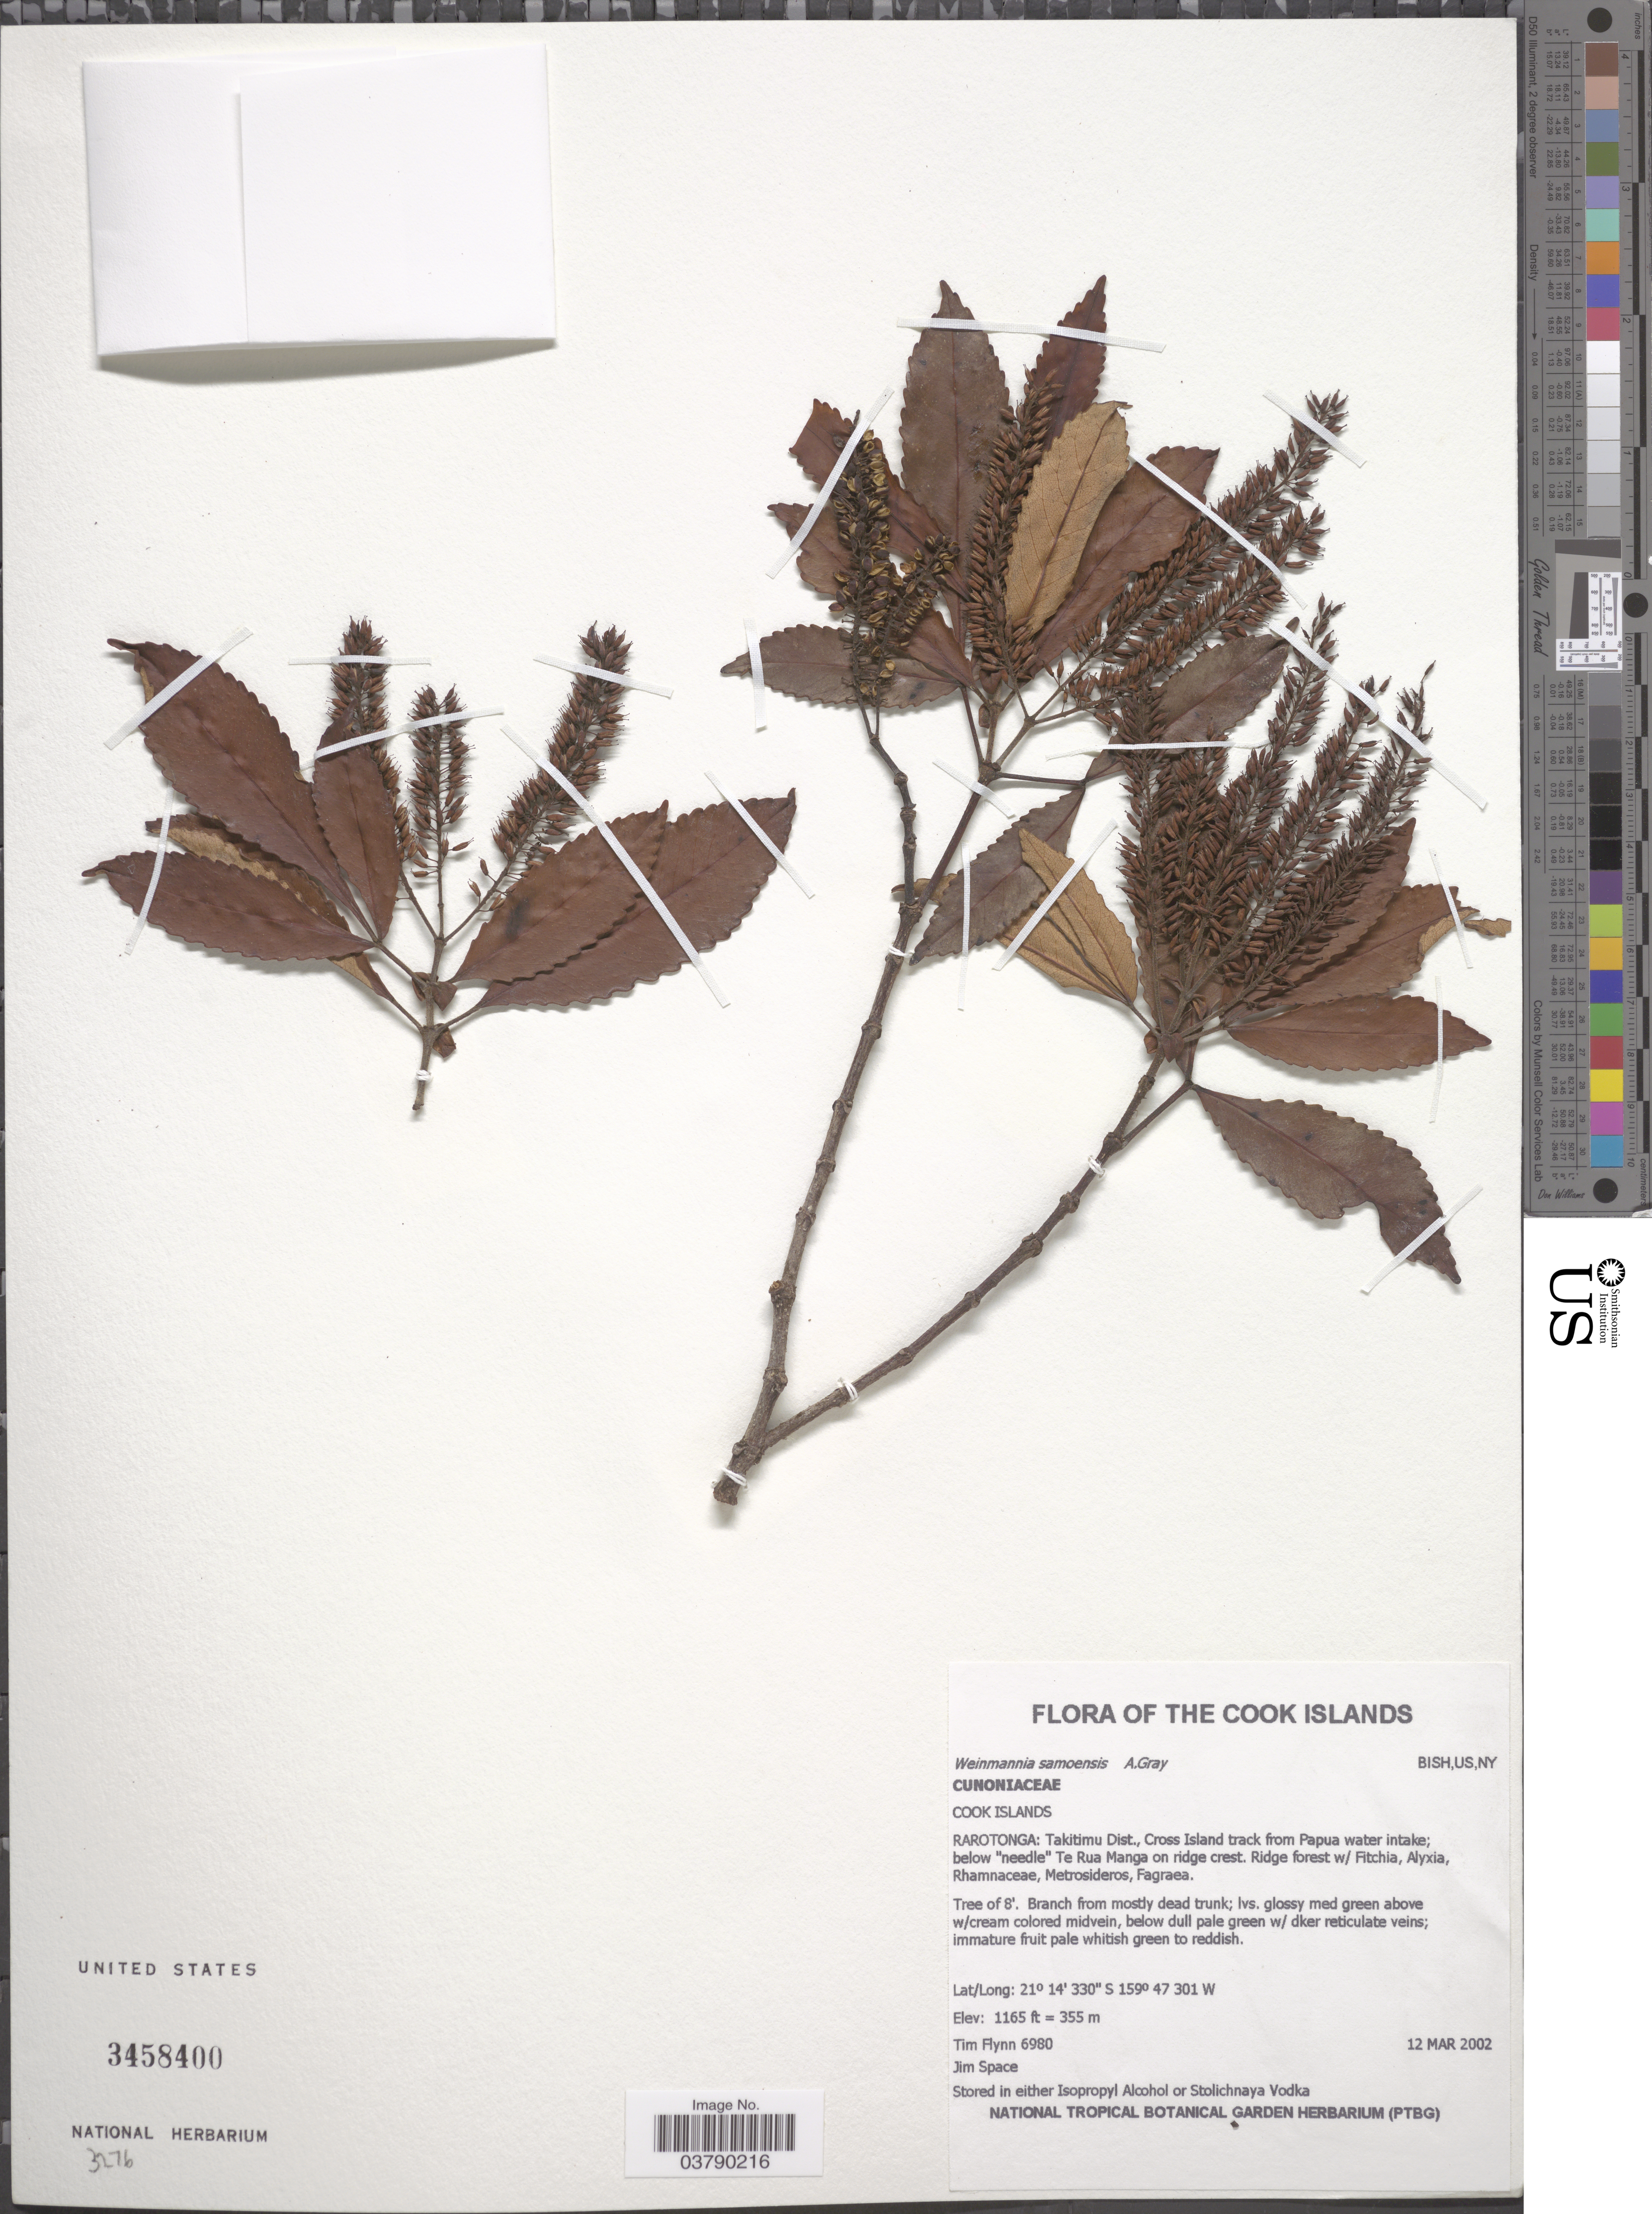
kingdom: Plantae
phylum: Tracheophyta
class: Magnoliopsida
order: Oxalidales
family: Cunoniaceae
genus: Pterophylla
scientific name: Pterophylla samoensis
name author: (A. Gray) Pillon & H.C. Hopkins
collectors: T. Flynn & J. Space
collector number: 6980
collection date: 2002-03-12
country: Cook Islands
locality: Rarotonga: Takitimu Dist., Cross Island track from Papua water intake; below 'needle' Te Rua Manga on ridge crest.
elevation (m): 355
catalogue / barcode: US 3458400